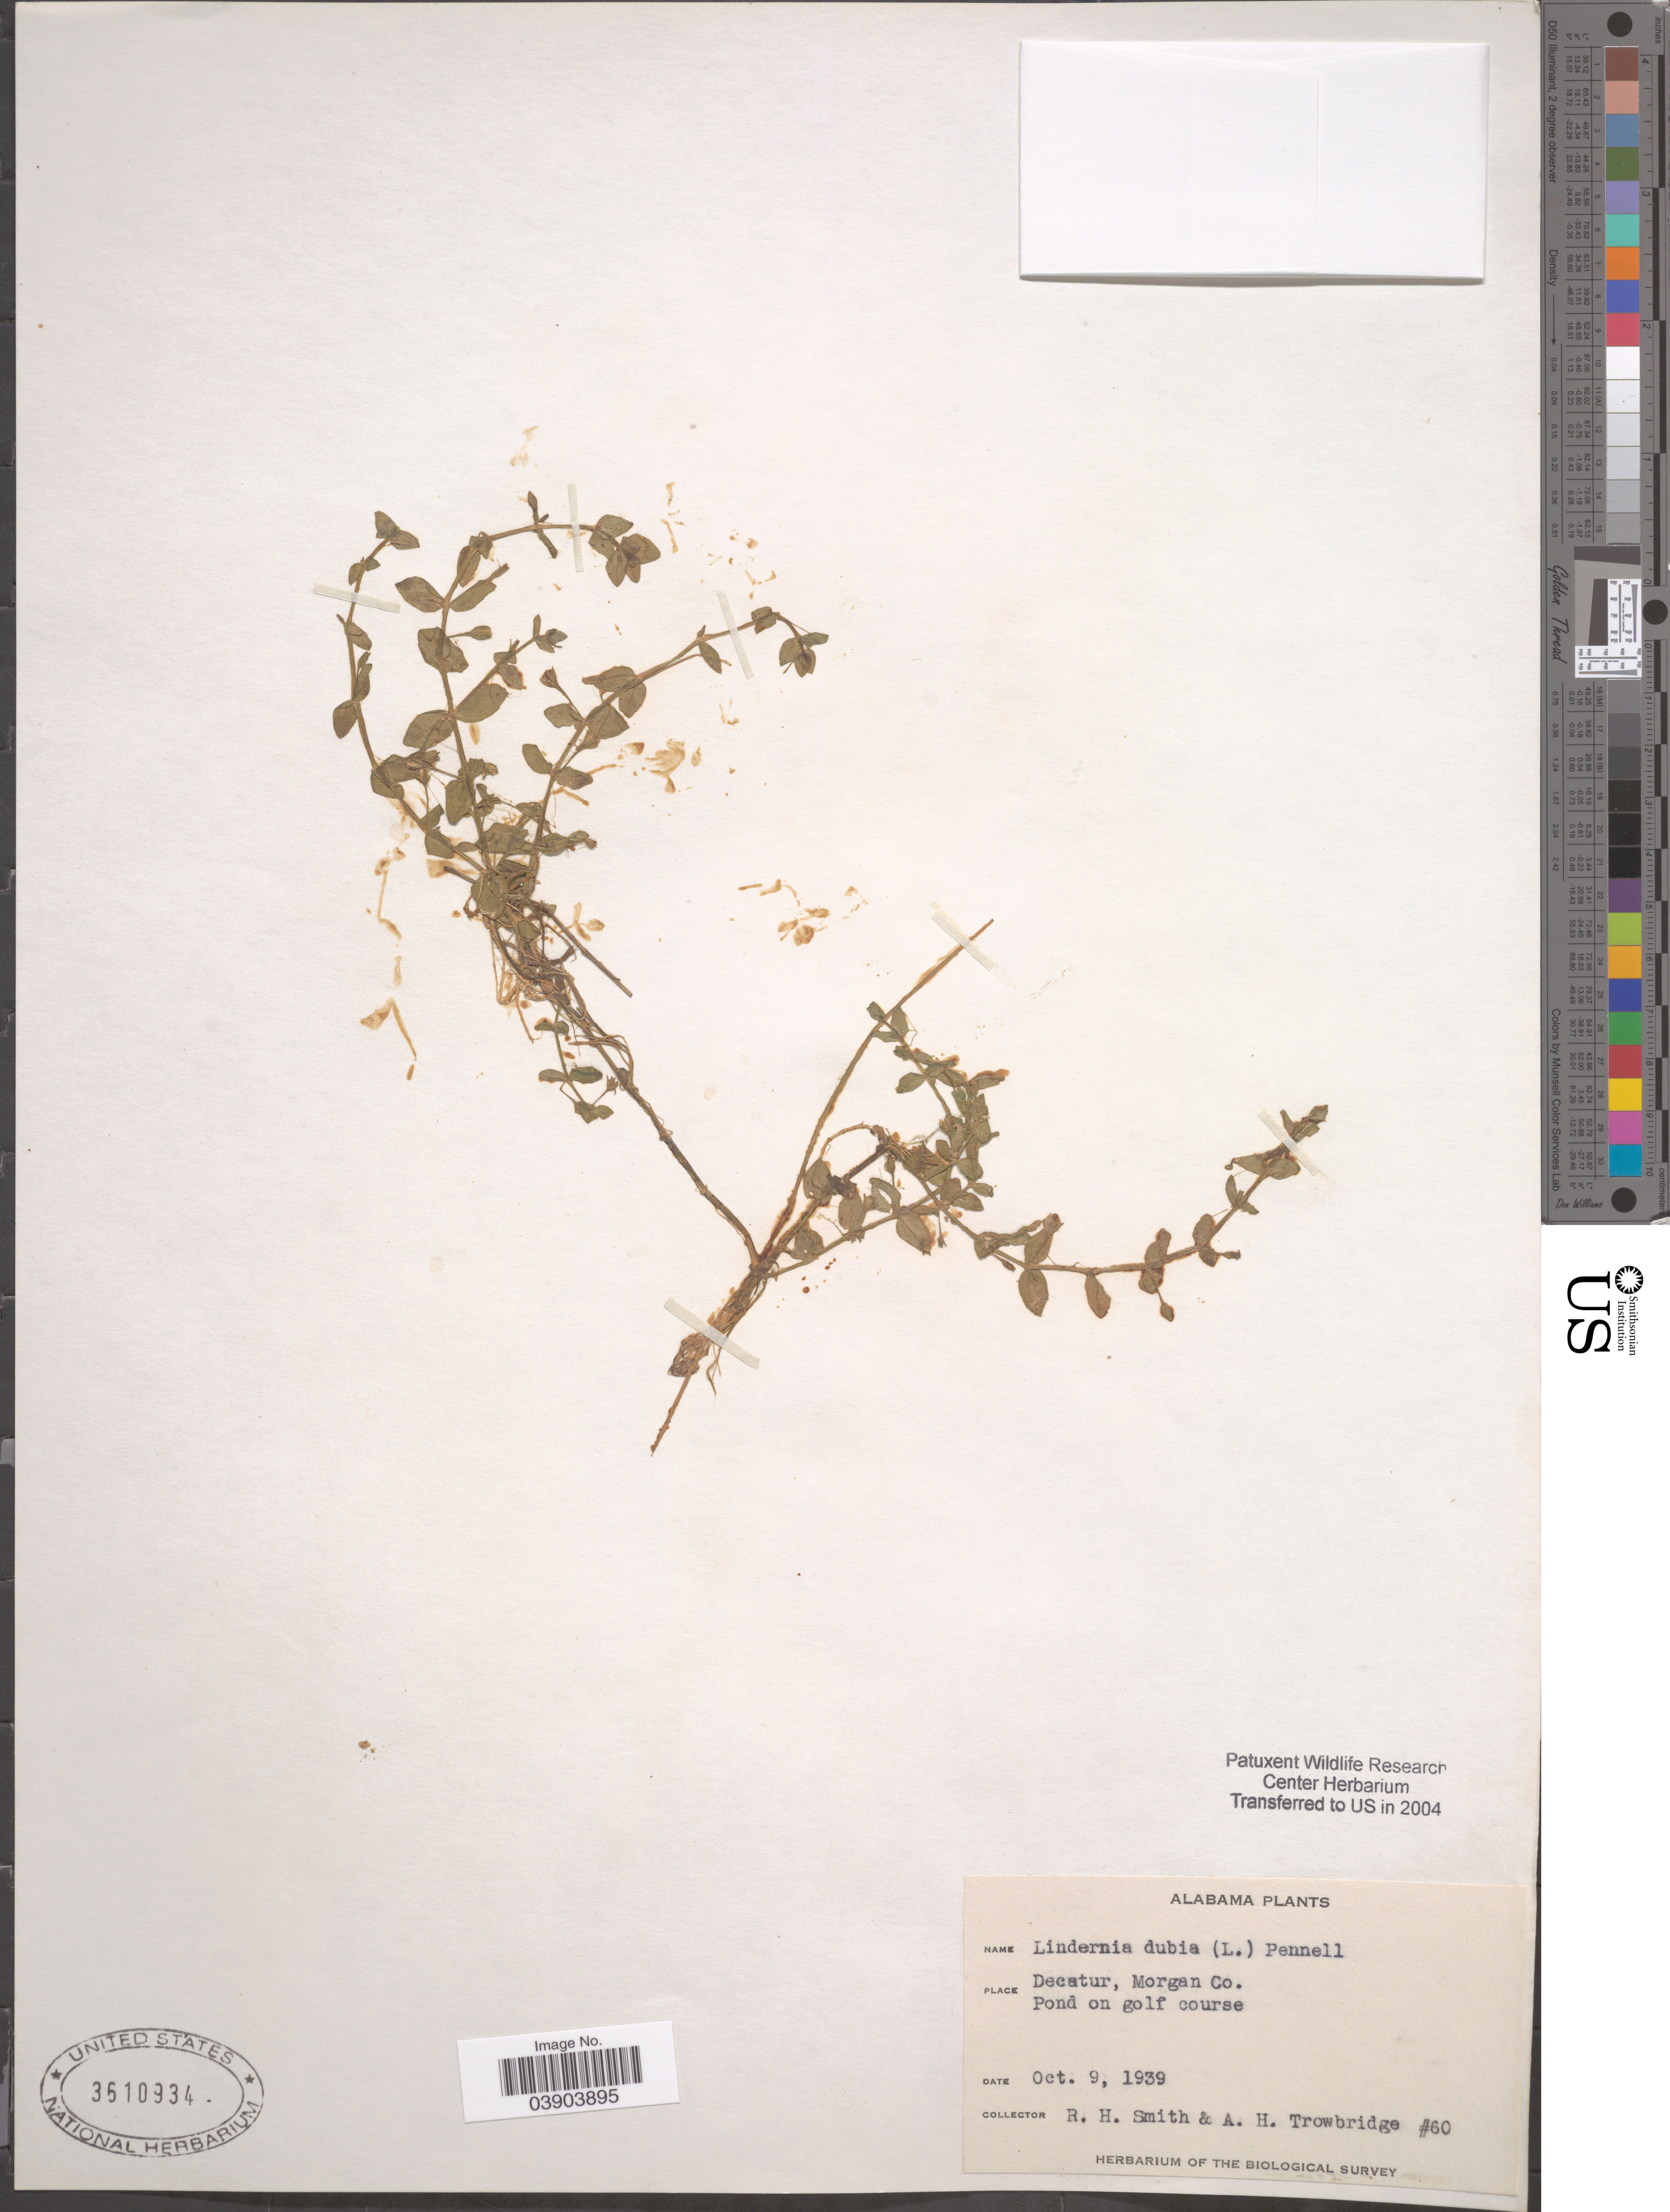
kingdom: Plantae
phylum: Tracheophyta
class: Magnoliopsida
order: Lamiales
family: Linderniaceae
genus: Lindernia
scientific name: Lindernia dubia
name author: (L.) Pennell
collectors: R. H. Smith & A. H. Trowbridge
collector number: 60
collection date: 1939-10-09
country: United States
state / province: Alabama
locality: Decatur, Morgan Co. Pond of golf course.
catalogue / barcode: US 3610934